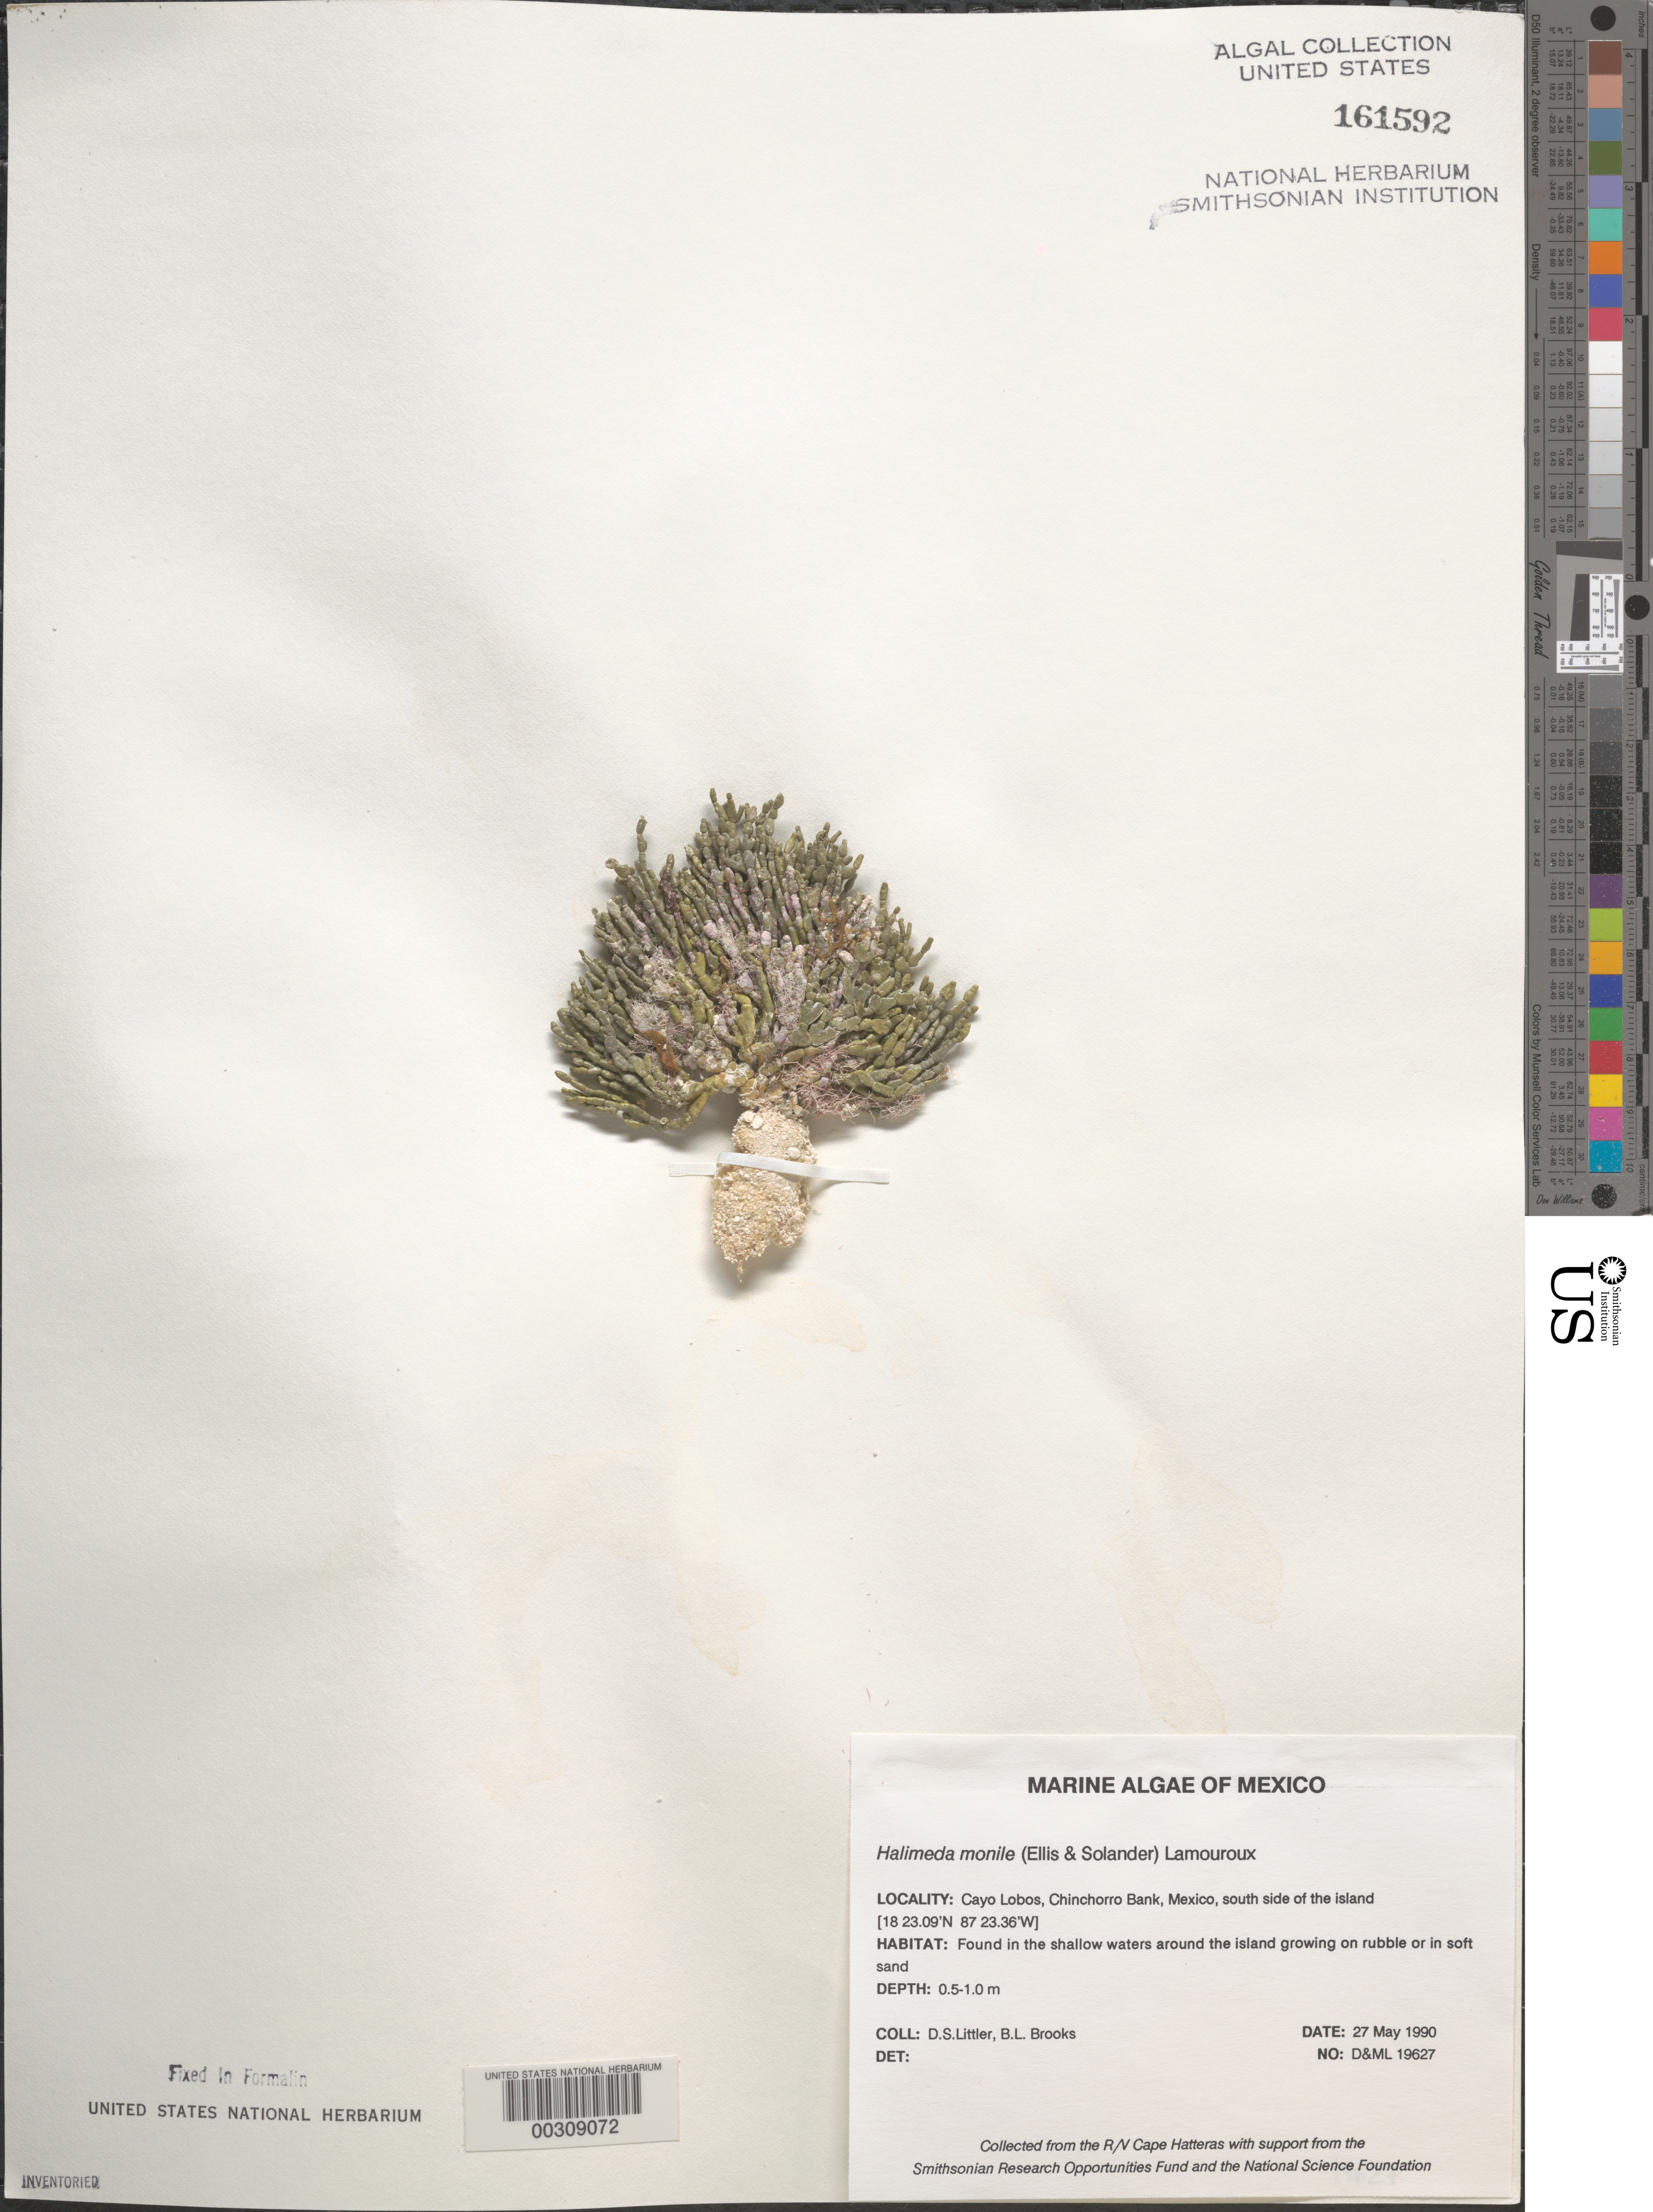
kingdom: Plantae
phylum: Chlorophyta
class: Ulvophyceae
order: Bryopsidales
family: Halimedaceae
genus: Halimeda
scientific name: Halimeda monile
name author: (J. Ellis & Sol.) J.V.Lamouroux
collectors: D. S. Littler & B. Brooks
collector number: D&ML 19627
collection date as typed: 27 May 1990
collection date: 1990-05-27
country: Mexico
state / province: Quintana Roo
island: Cayo Lobos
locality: Chinchorro Bank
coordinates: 18 23.09'N, 87 23.36'W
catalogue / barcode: US 161592